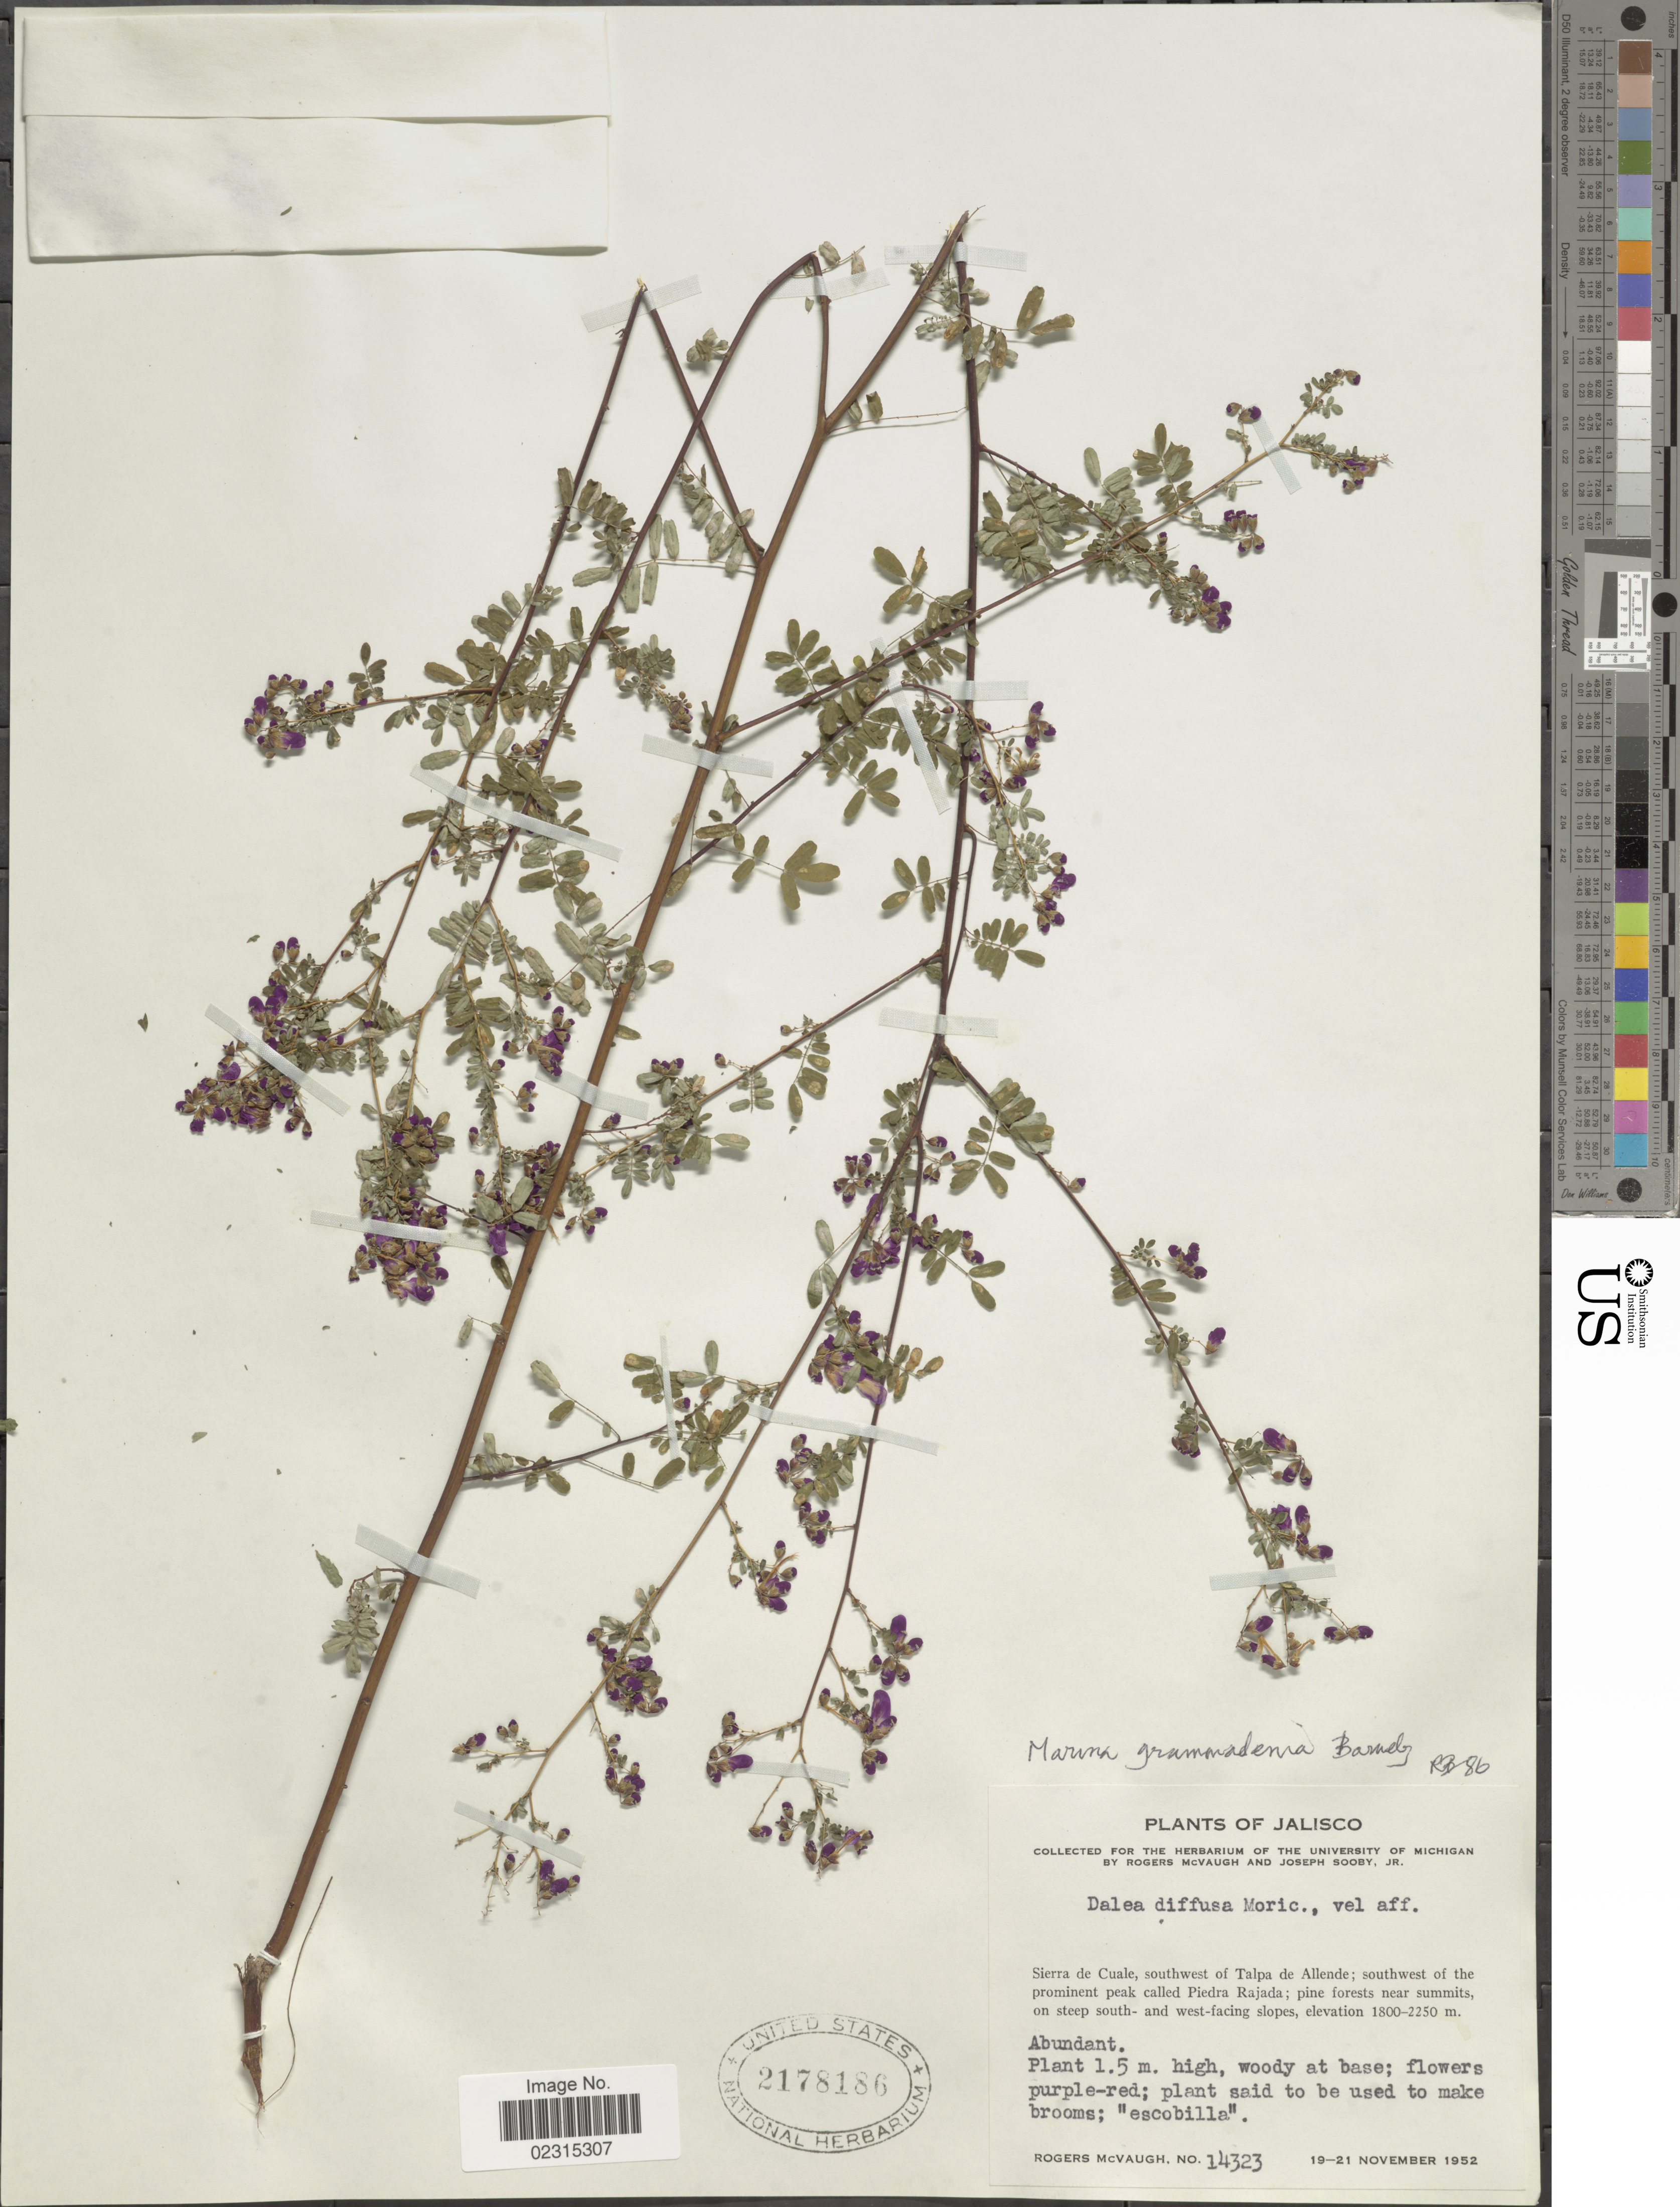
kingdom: Plantae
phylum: Tracheophyta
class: Magnoliopsida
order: Fabales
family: Fabaceae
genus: Marina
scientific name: Marina grammadenia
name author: Barneby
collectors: R. McVaugh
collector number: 14323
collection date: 1952-11-19/1952-11-21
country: Mexico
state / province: Jalisco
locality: Sierra de Cuale, southwest of Talpa de Allende; southwest of the prominent peak called Piedra Rajada; pine forest near summits, on steep south- and west-facing slopes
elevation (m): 1800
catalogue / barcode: US 2178186